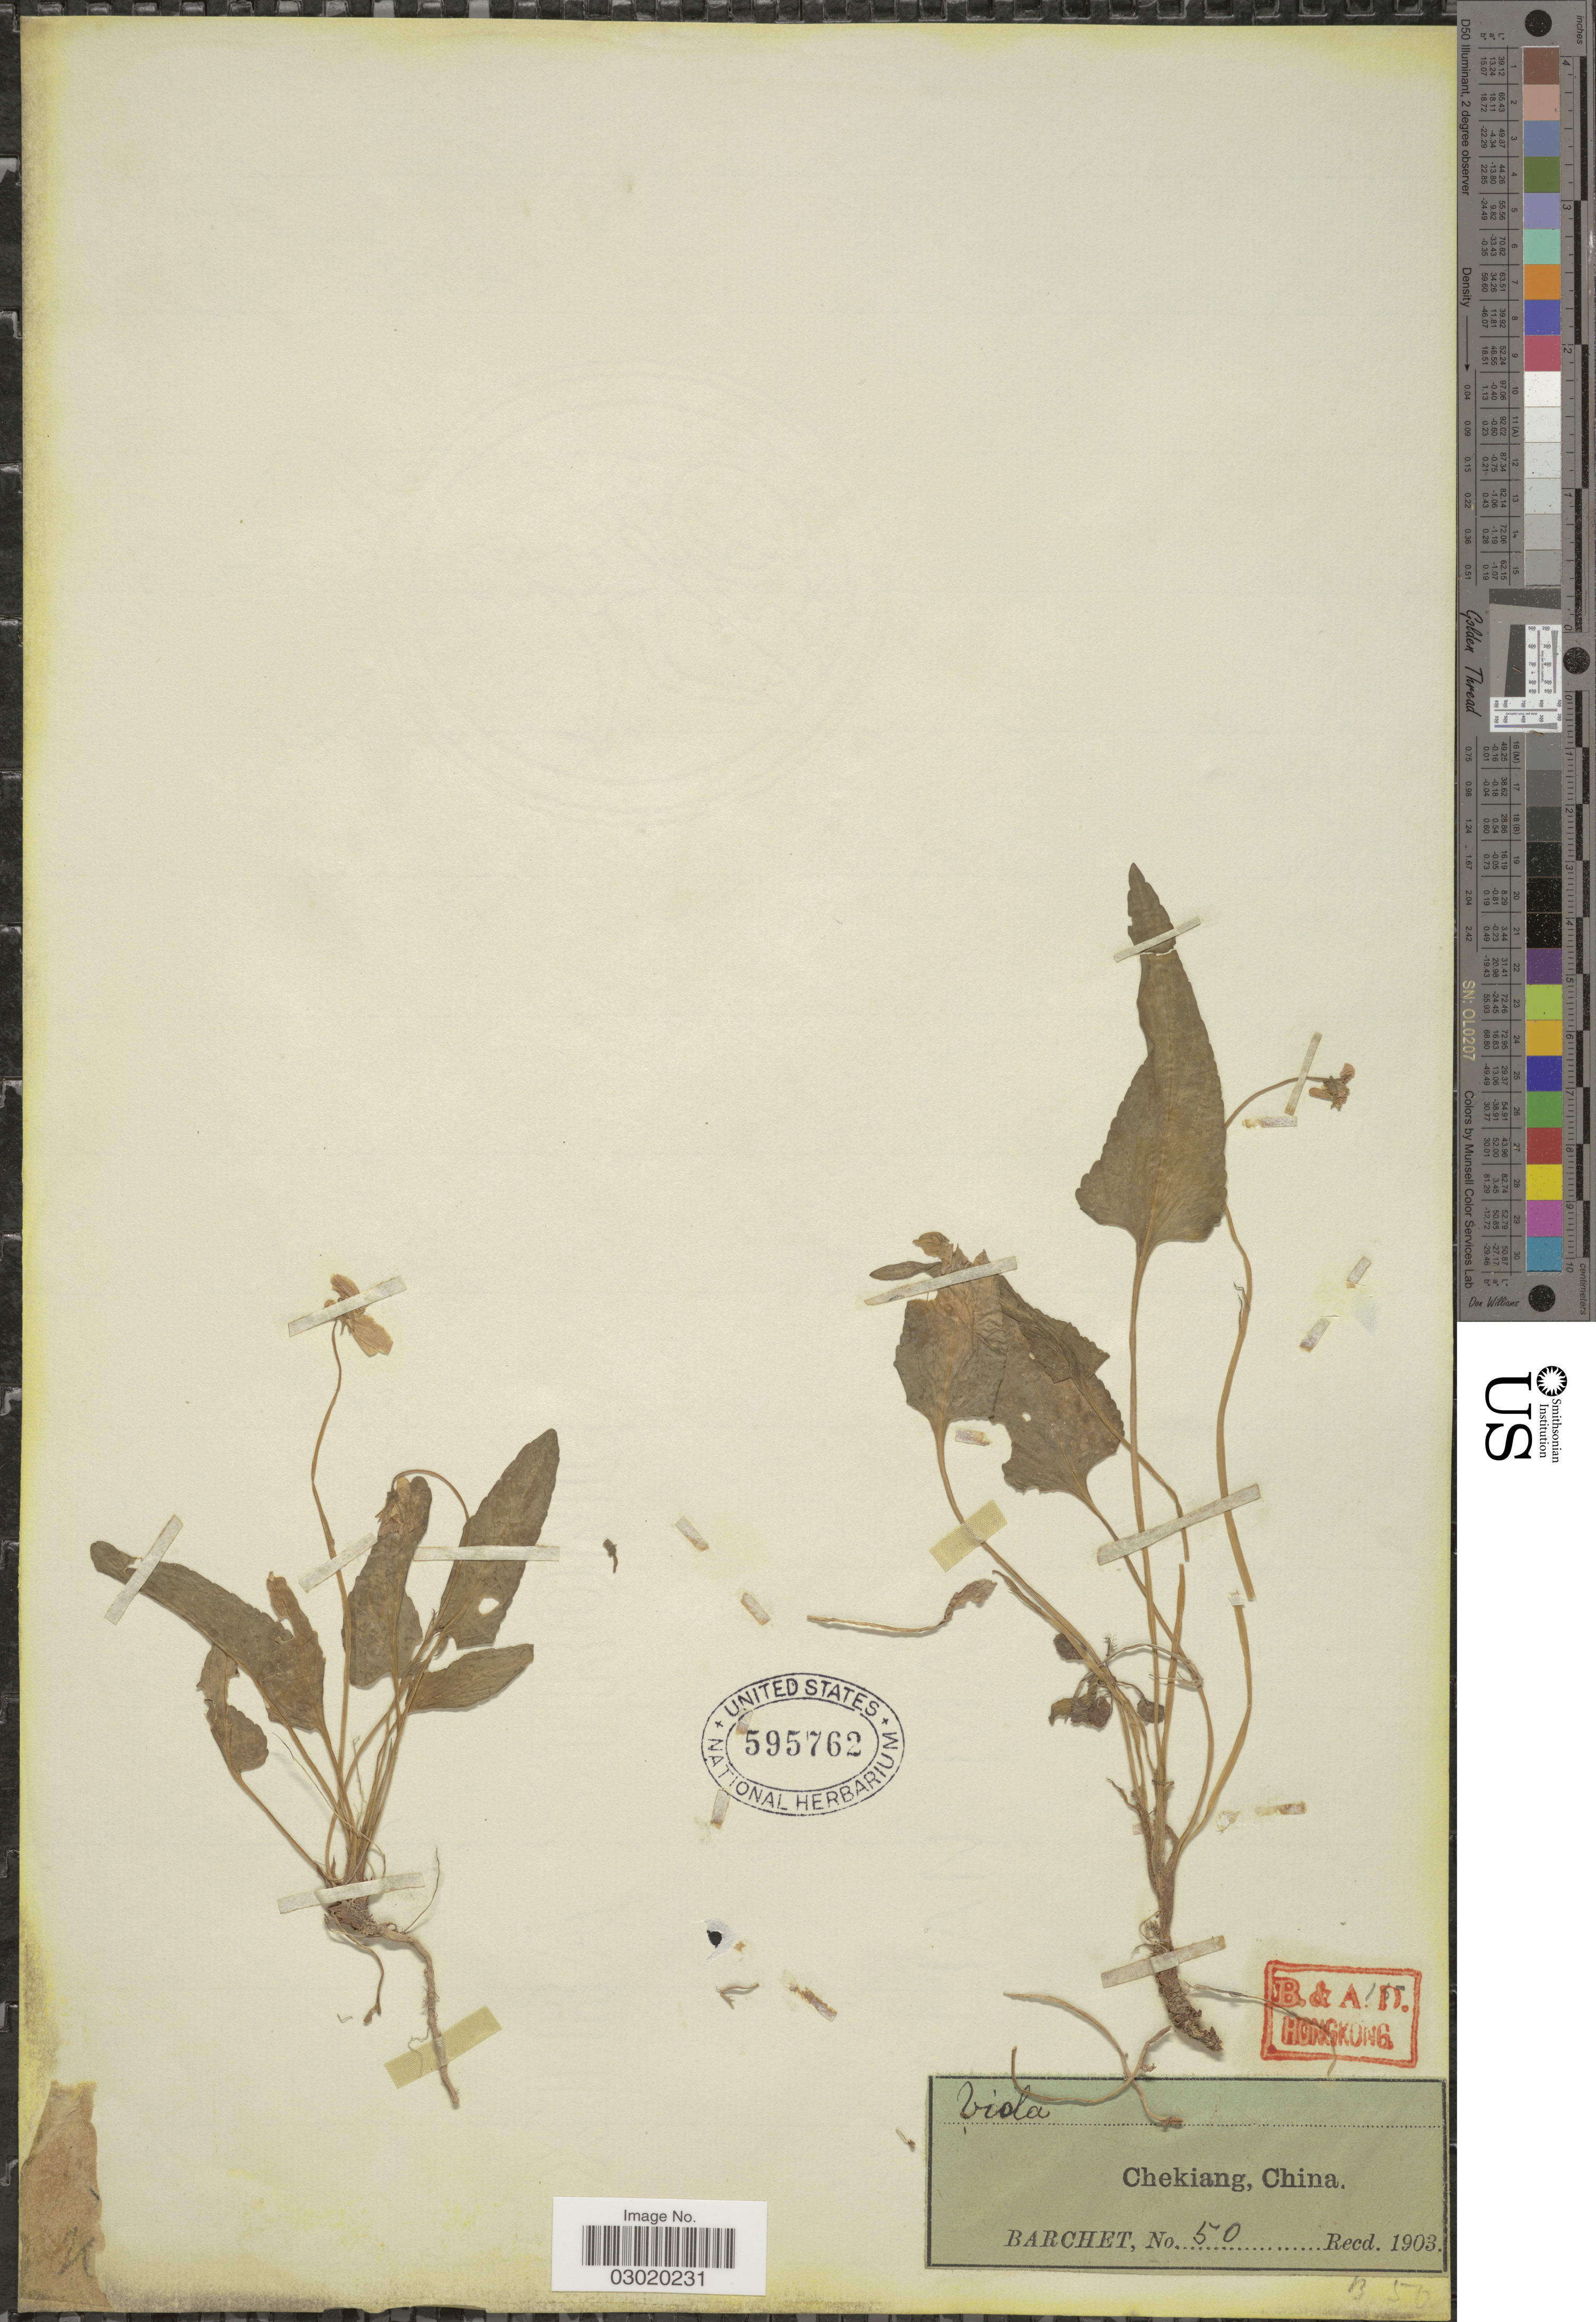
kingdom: Plantae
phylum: Tracheophyta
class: Magnoliopsida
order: Malpighiales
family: Violaceae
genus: Viola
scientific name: Viola sp.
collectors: Barchet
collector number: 50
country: China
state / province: Zhejiang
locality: Chekiang, China.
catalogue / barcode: US 595762